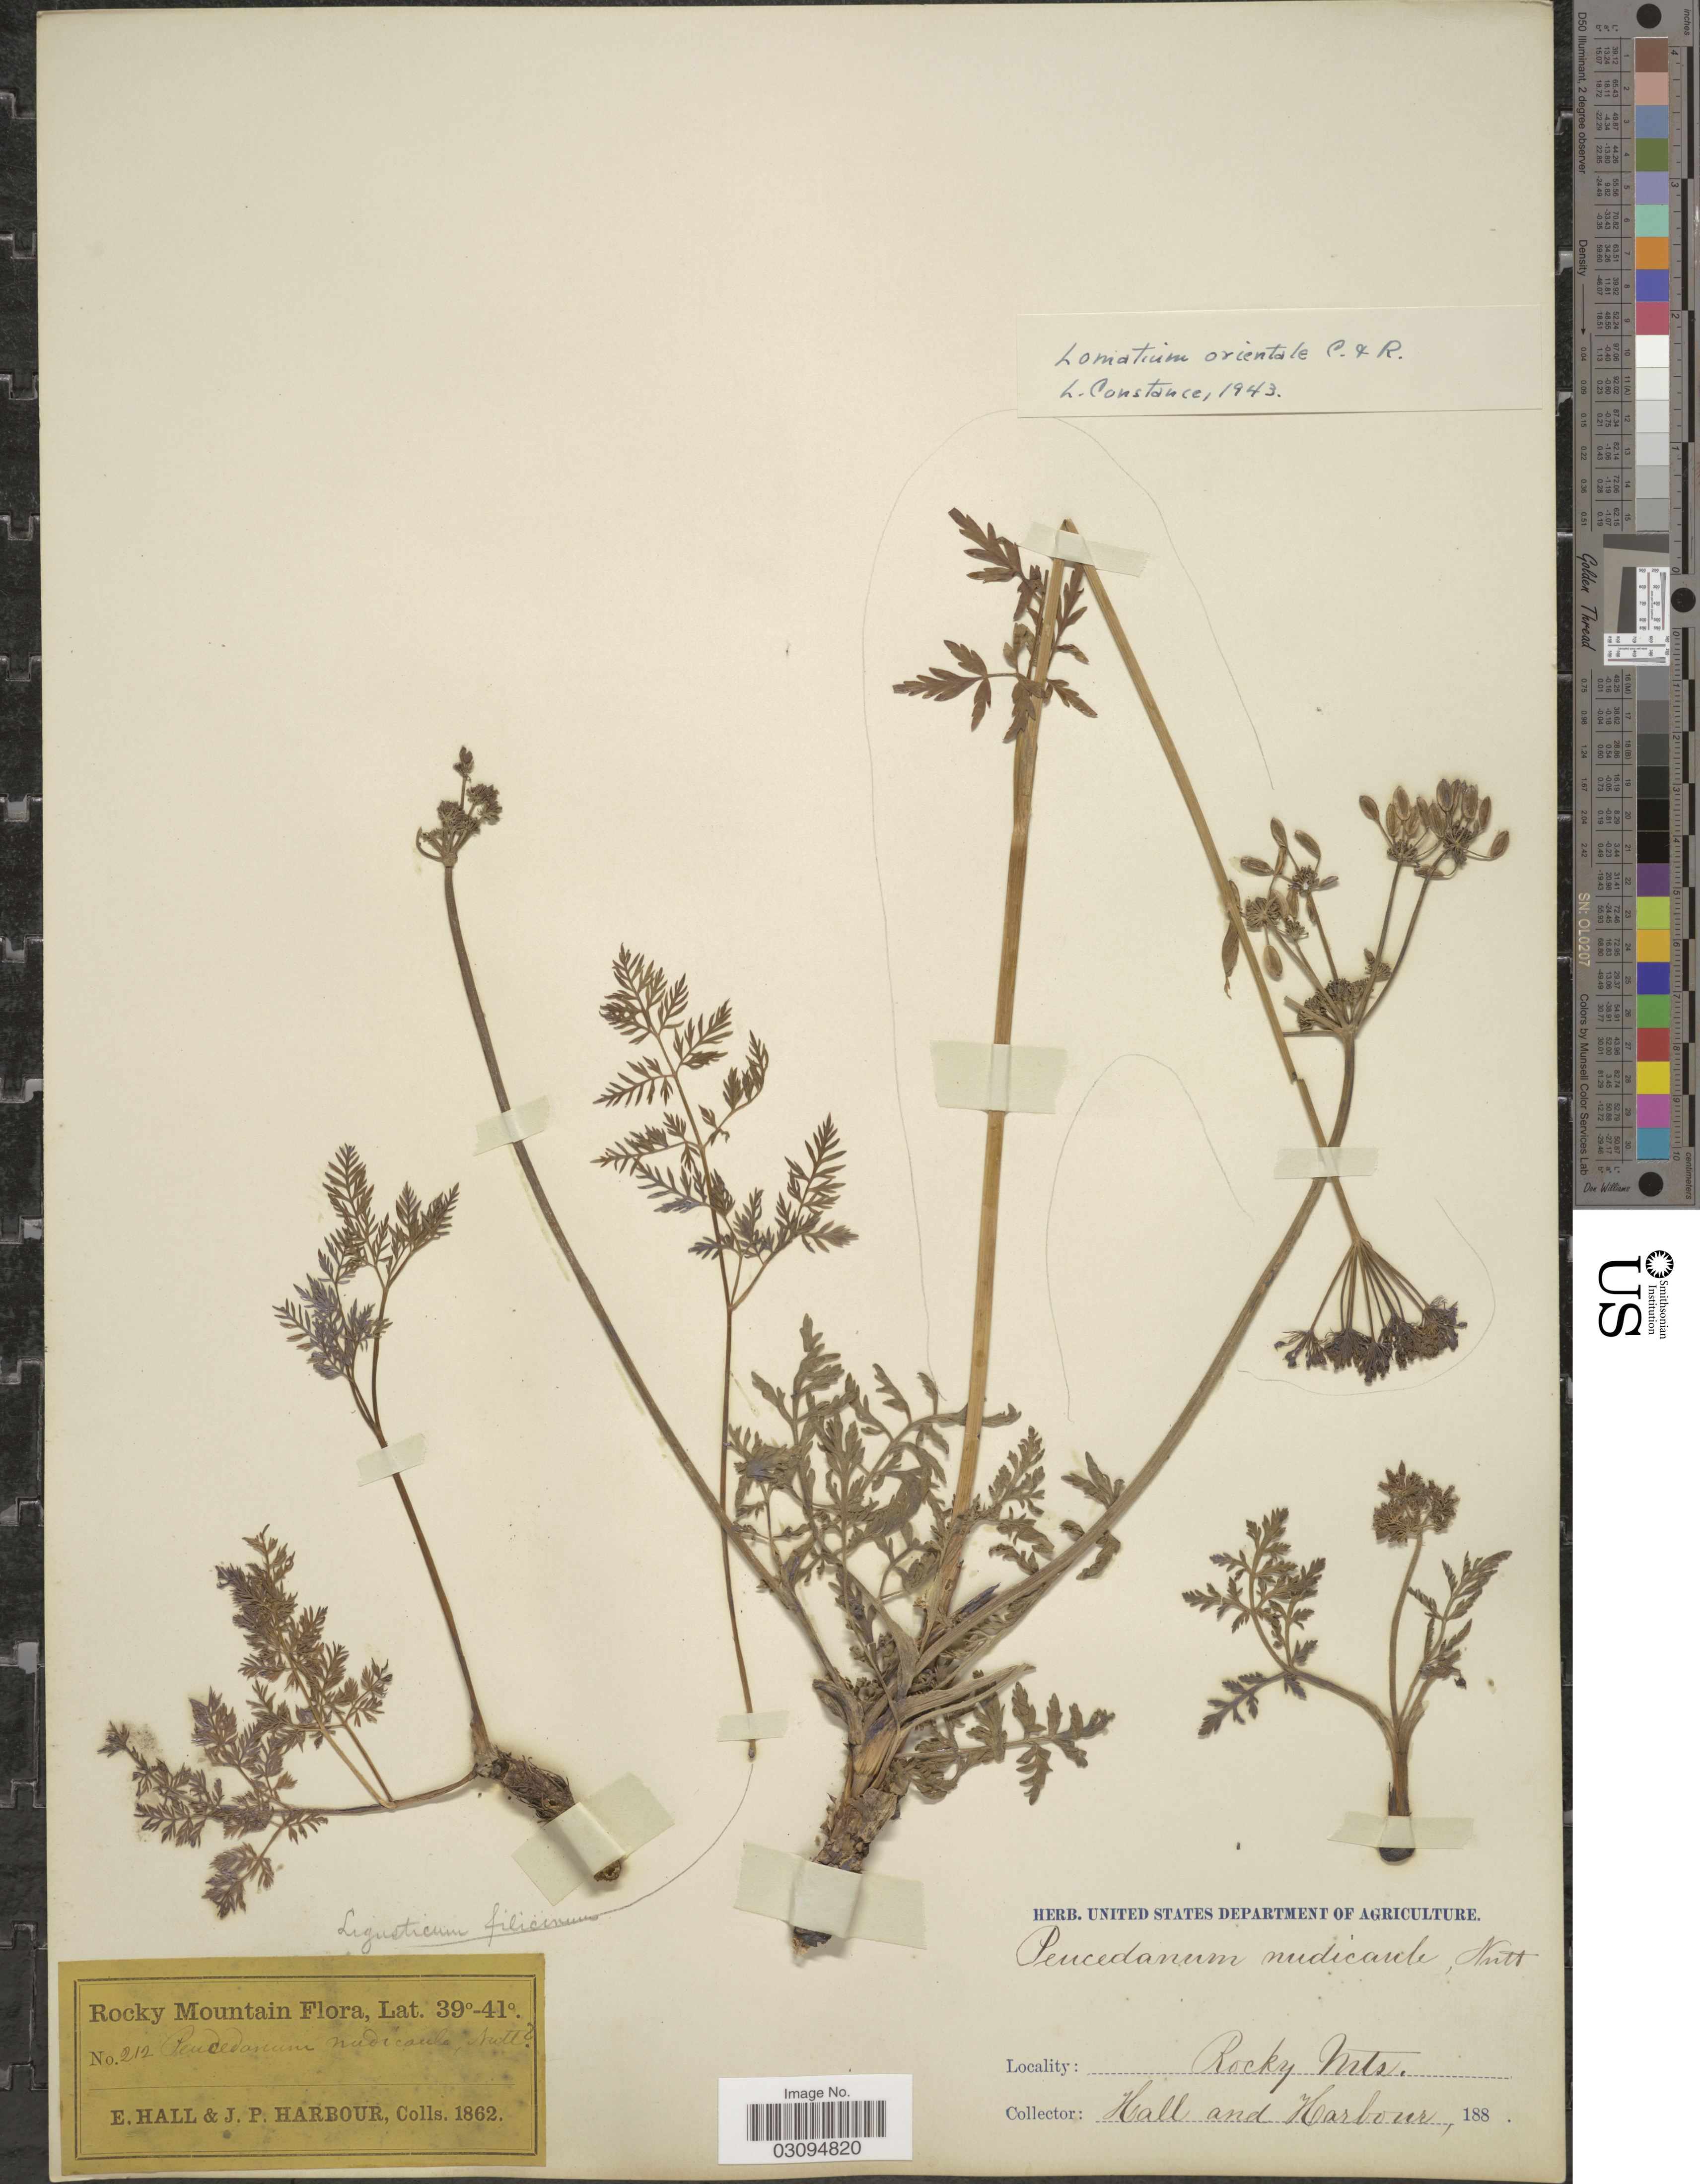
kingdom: Plantae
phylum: Tracheophyta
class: Magnoliopsida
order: Apiales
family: Apiaceae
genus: Lomatium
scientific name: Lomatium orientale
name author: J.M. Coult. & Rose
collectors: E. Hall & J. Harbour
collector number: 212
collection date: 1862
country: United States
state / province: Colorado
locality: Rocky Mtns.